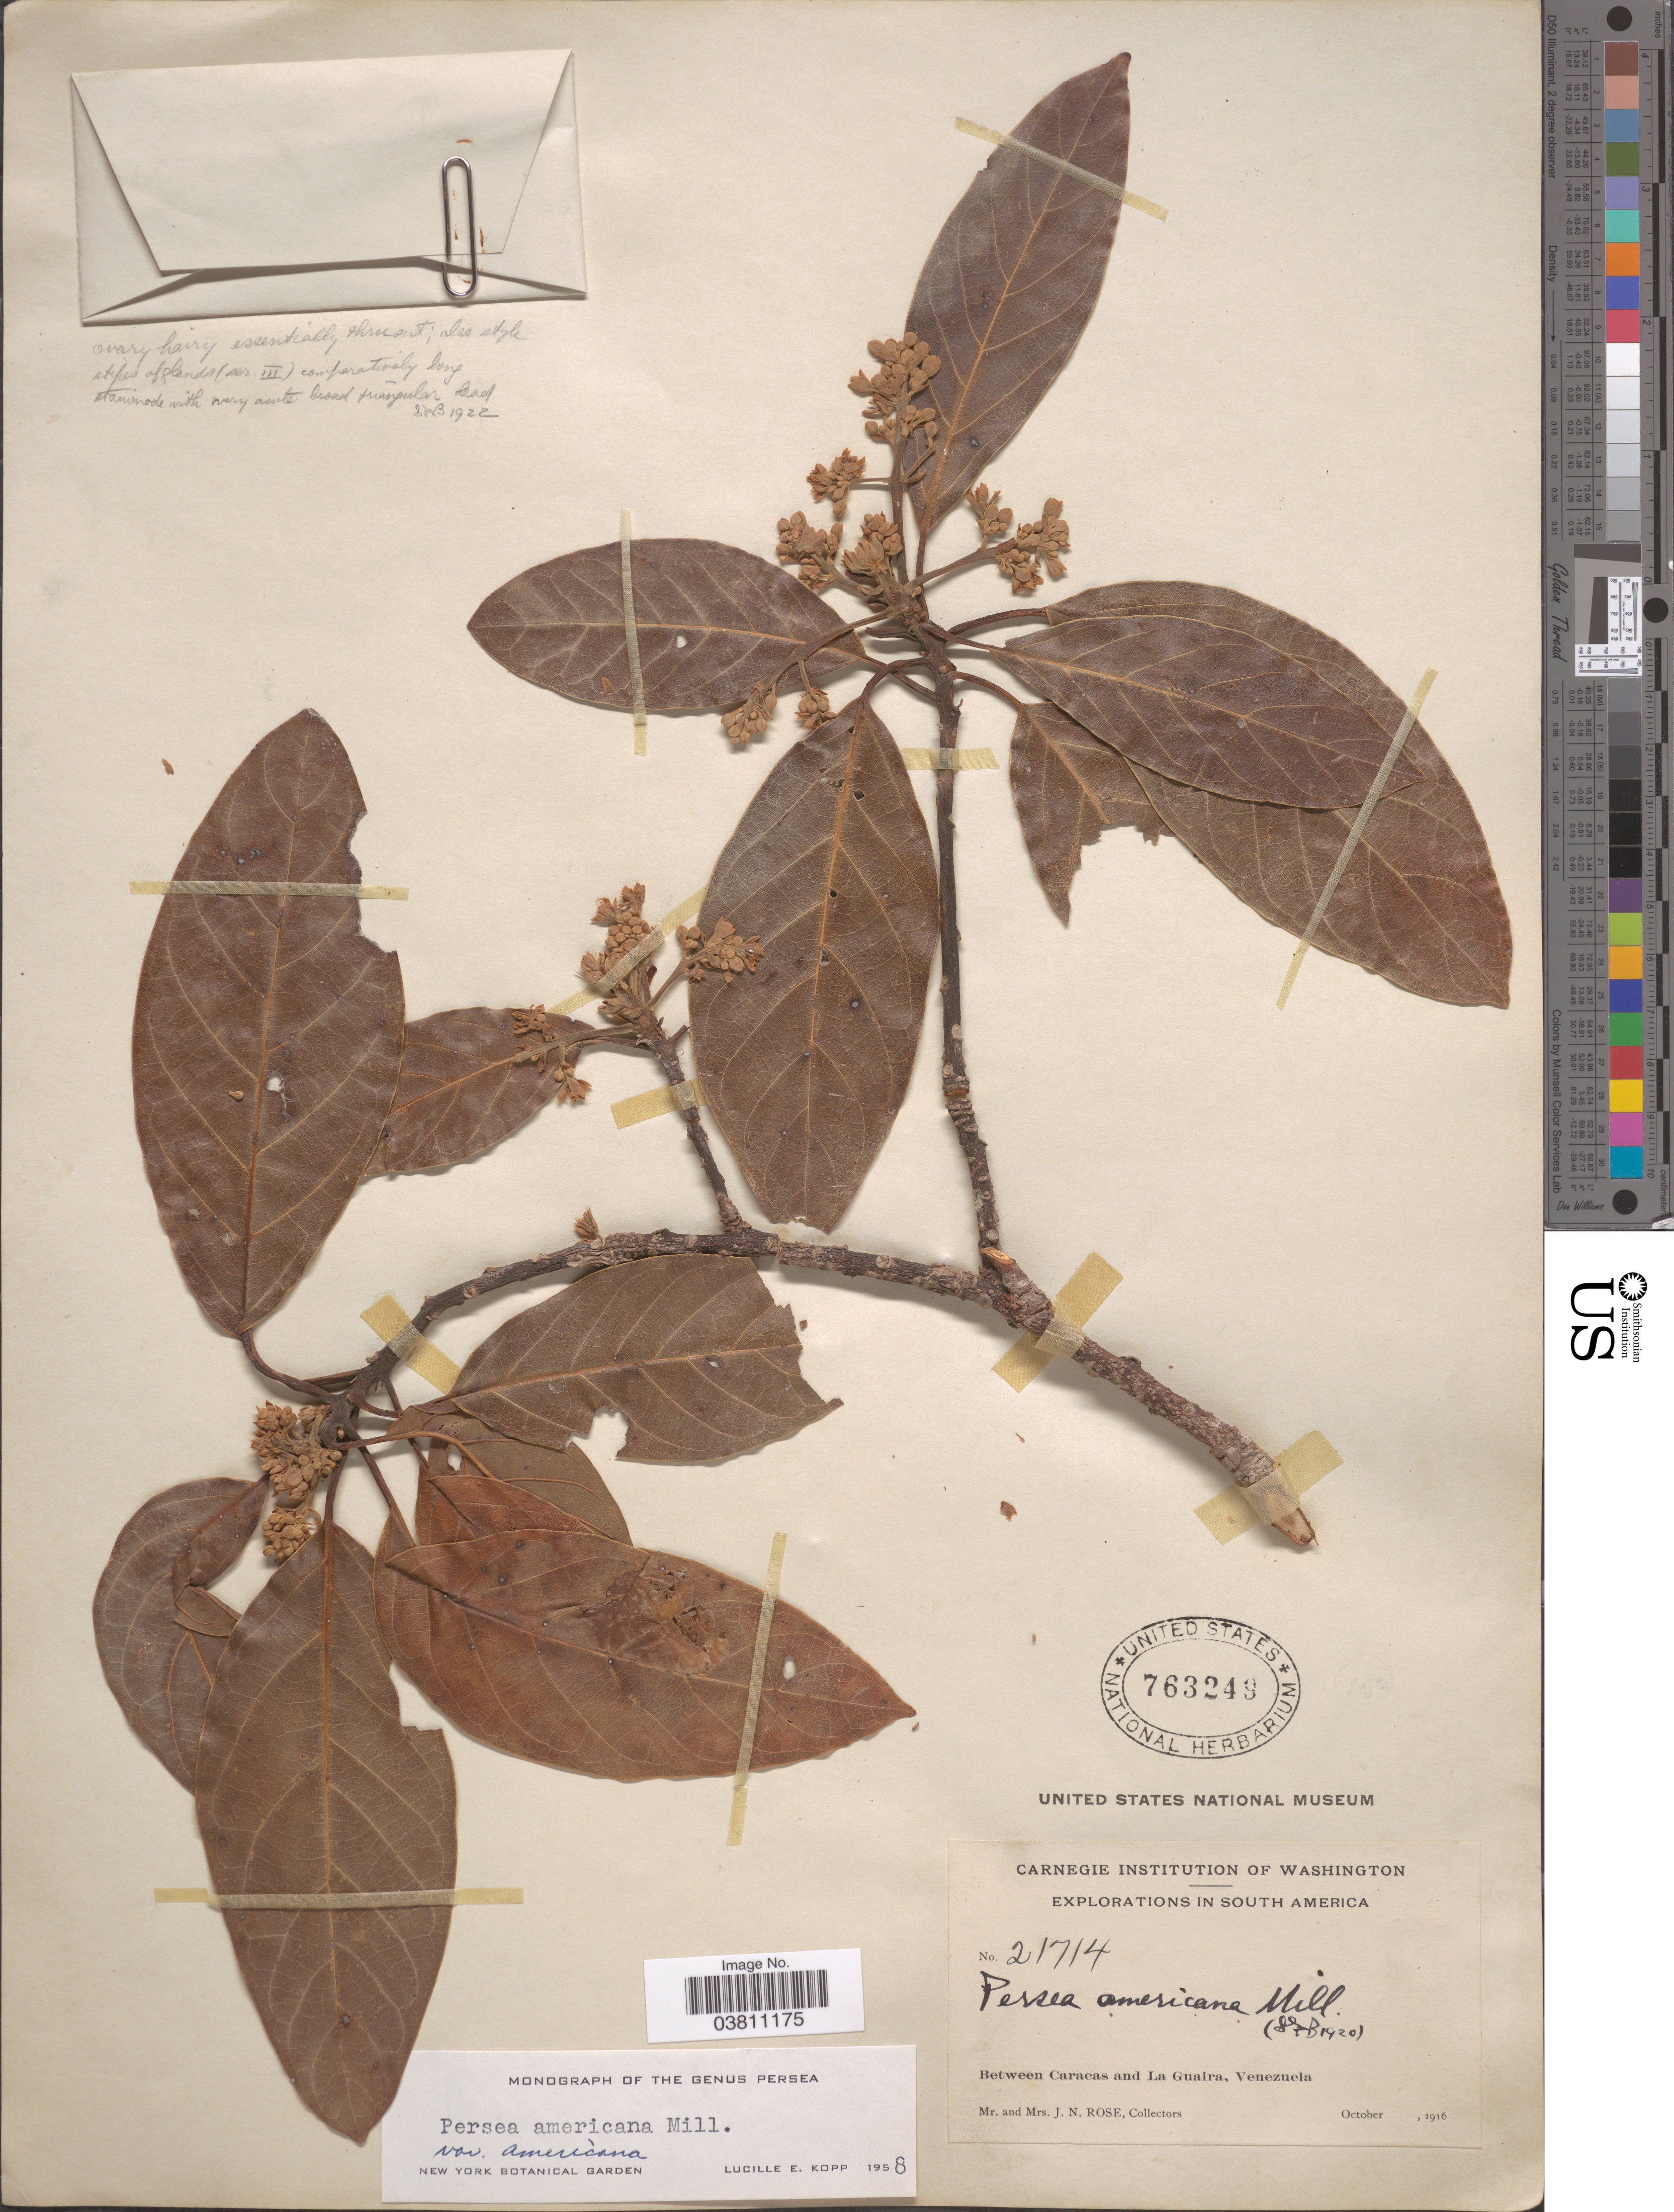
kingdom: Plantae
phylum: Tracheophyta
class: Magnoliopsida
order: Laurales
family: Lauraceae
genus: Persea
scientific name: Persea americana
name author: Mill.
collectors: J. N. Rose & L. B. Rose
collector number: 21714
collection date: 1916-10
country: Venezuela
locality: Between Caracas and La Guaira.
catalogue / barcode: US 763249